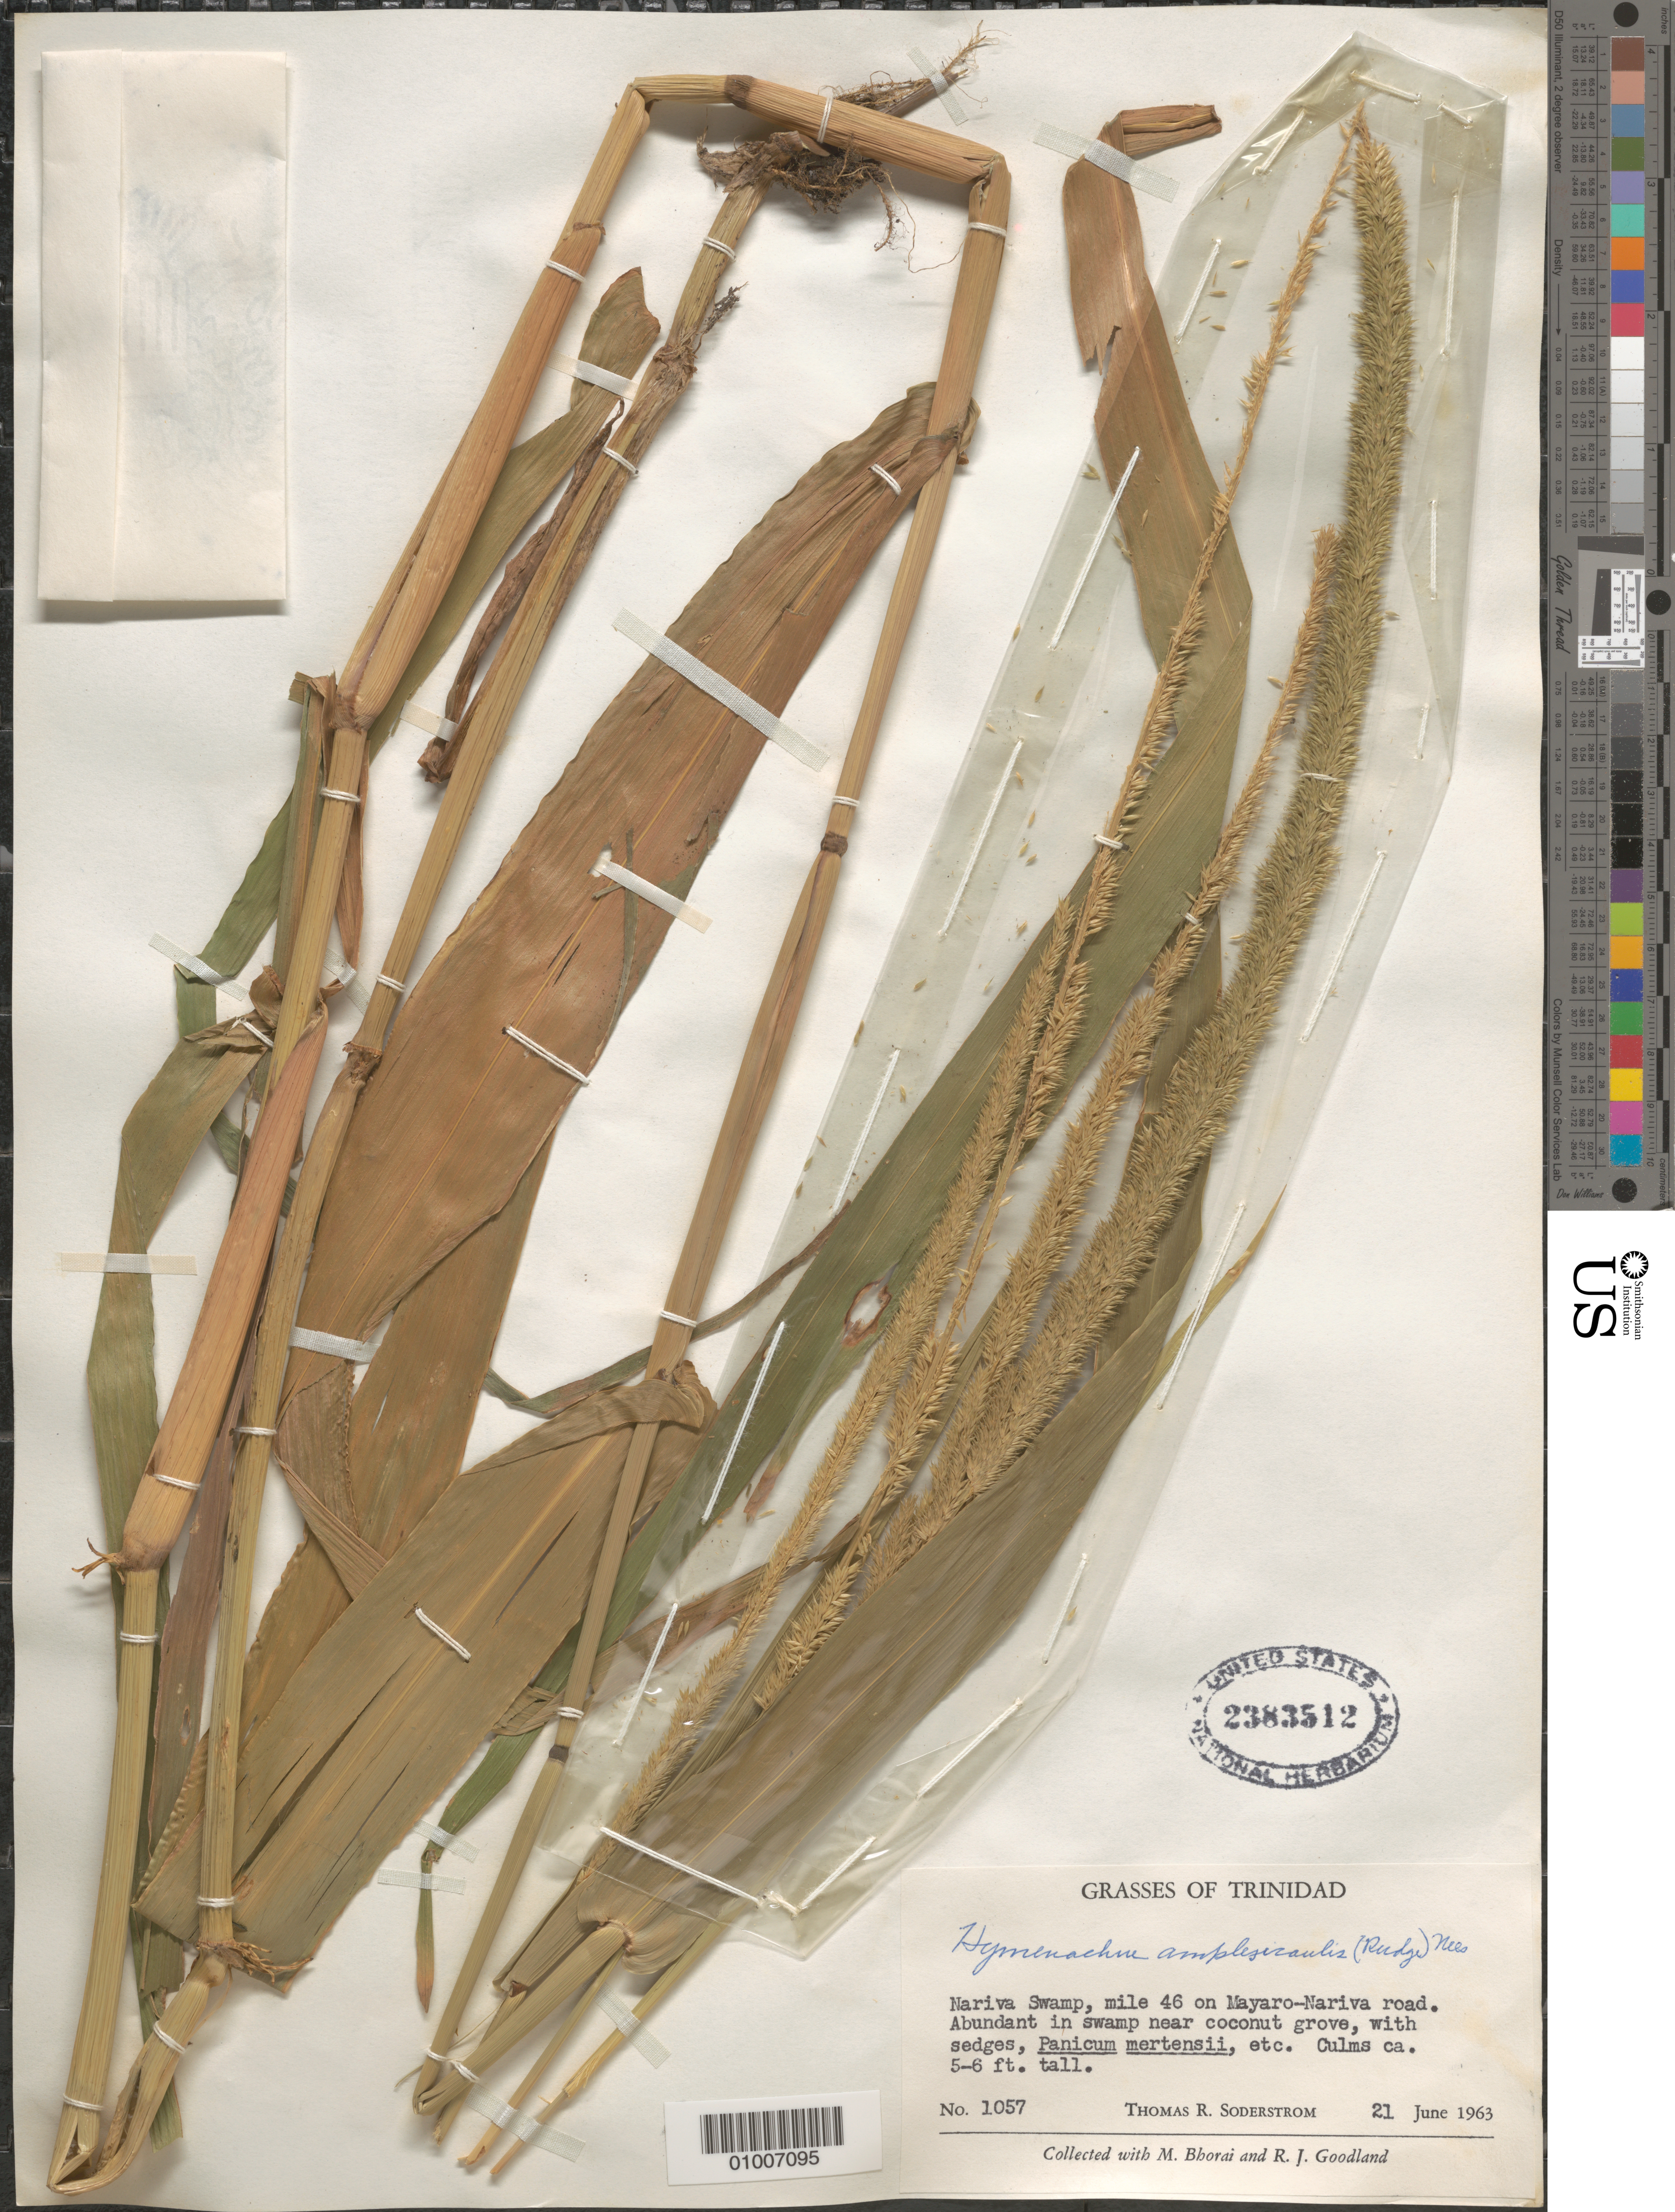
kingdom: Plantae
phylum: Tracheophyta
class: Liliopsida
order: Poales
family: Poaceae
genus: Hymenachne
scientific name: Hymenachne amplexicaulis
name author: (Rudge) Nees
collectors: T. R. Soderstrom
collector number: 1057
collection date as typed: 21 Jun 1963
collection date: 1963-06-21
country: Trinidad and Tobago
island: Trinidad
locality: Nariva Swamp, mile 46 on Mayaro-Kariva road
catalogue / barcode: US 2383512